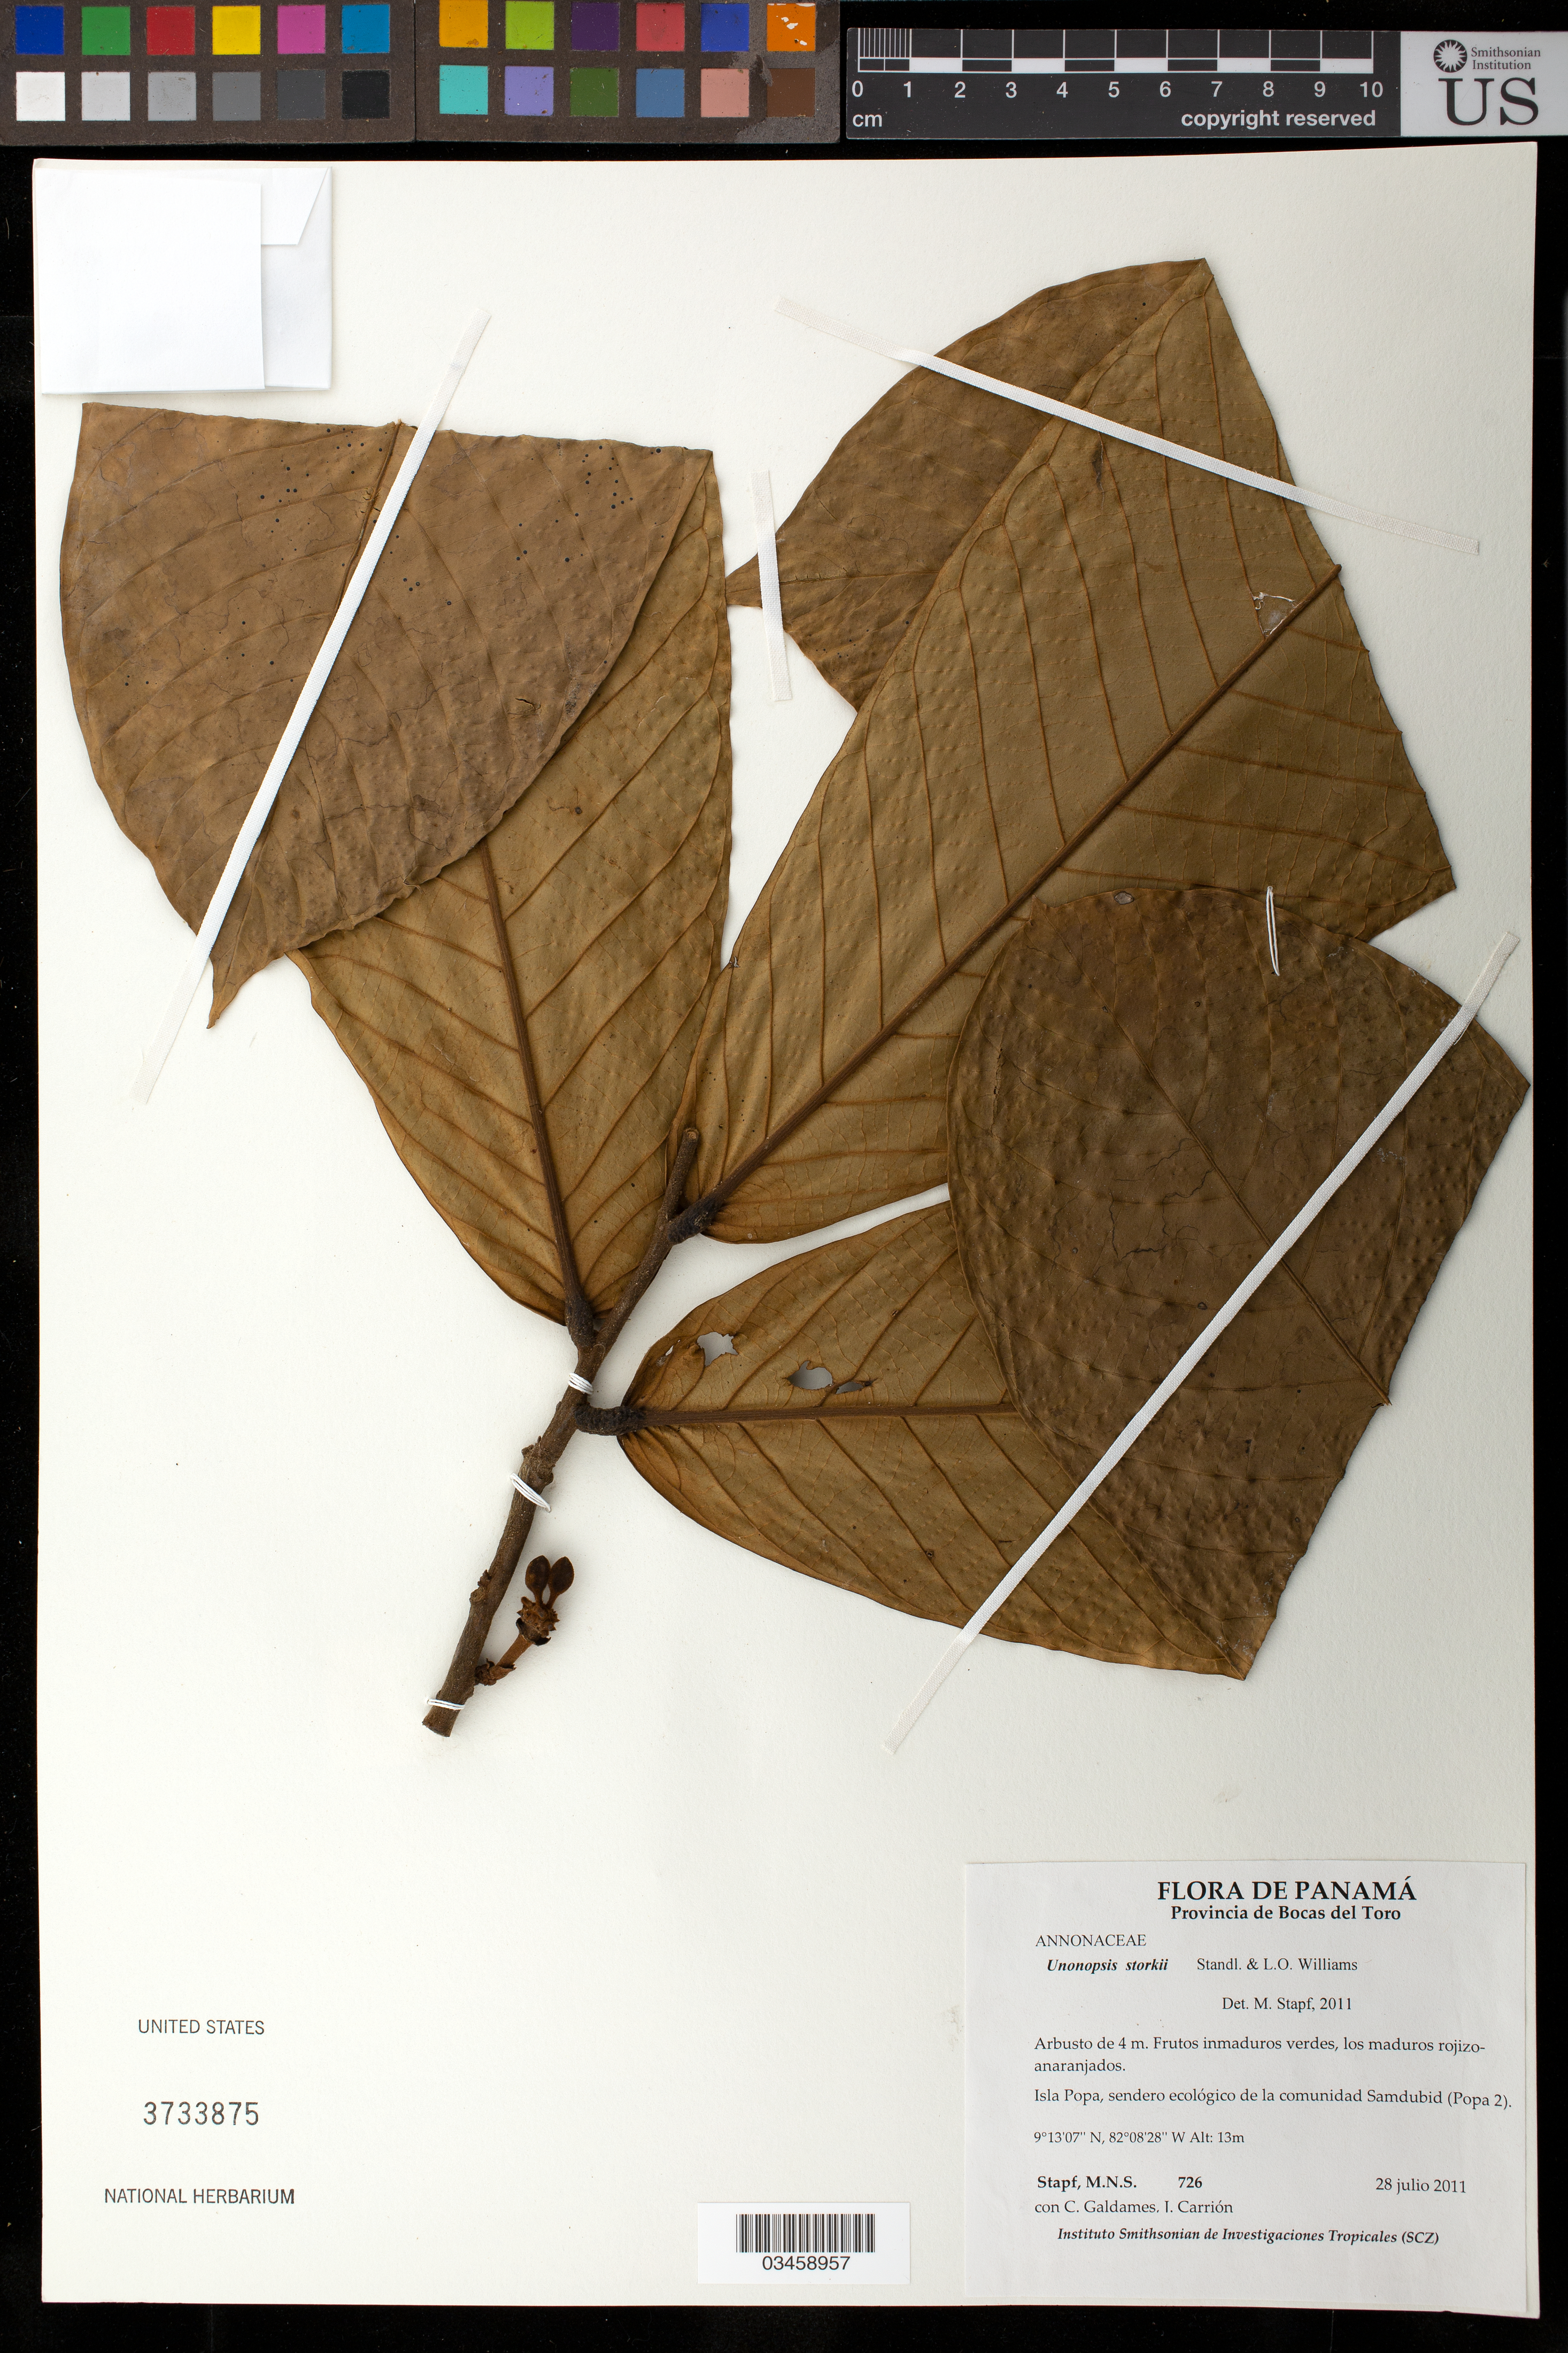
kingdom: Plantae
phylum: Tracheophyta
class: Magnoliopsida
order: Magnoliales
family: Annonaceae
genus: Unonopsis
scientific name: Unonopsis storkii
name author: Standl. & L.O. Williams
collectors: M. Stapf, C. Galdames & J. F. Carrión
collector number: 726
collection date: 2011-07-28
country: Panama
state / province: Bocas del Toro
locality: Isla Popa, sendero ecologico de la comunidad Samdubid (Popa 2)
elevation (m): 13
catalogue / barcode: US 3733875